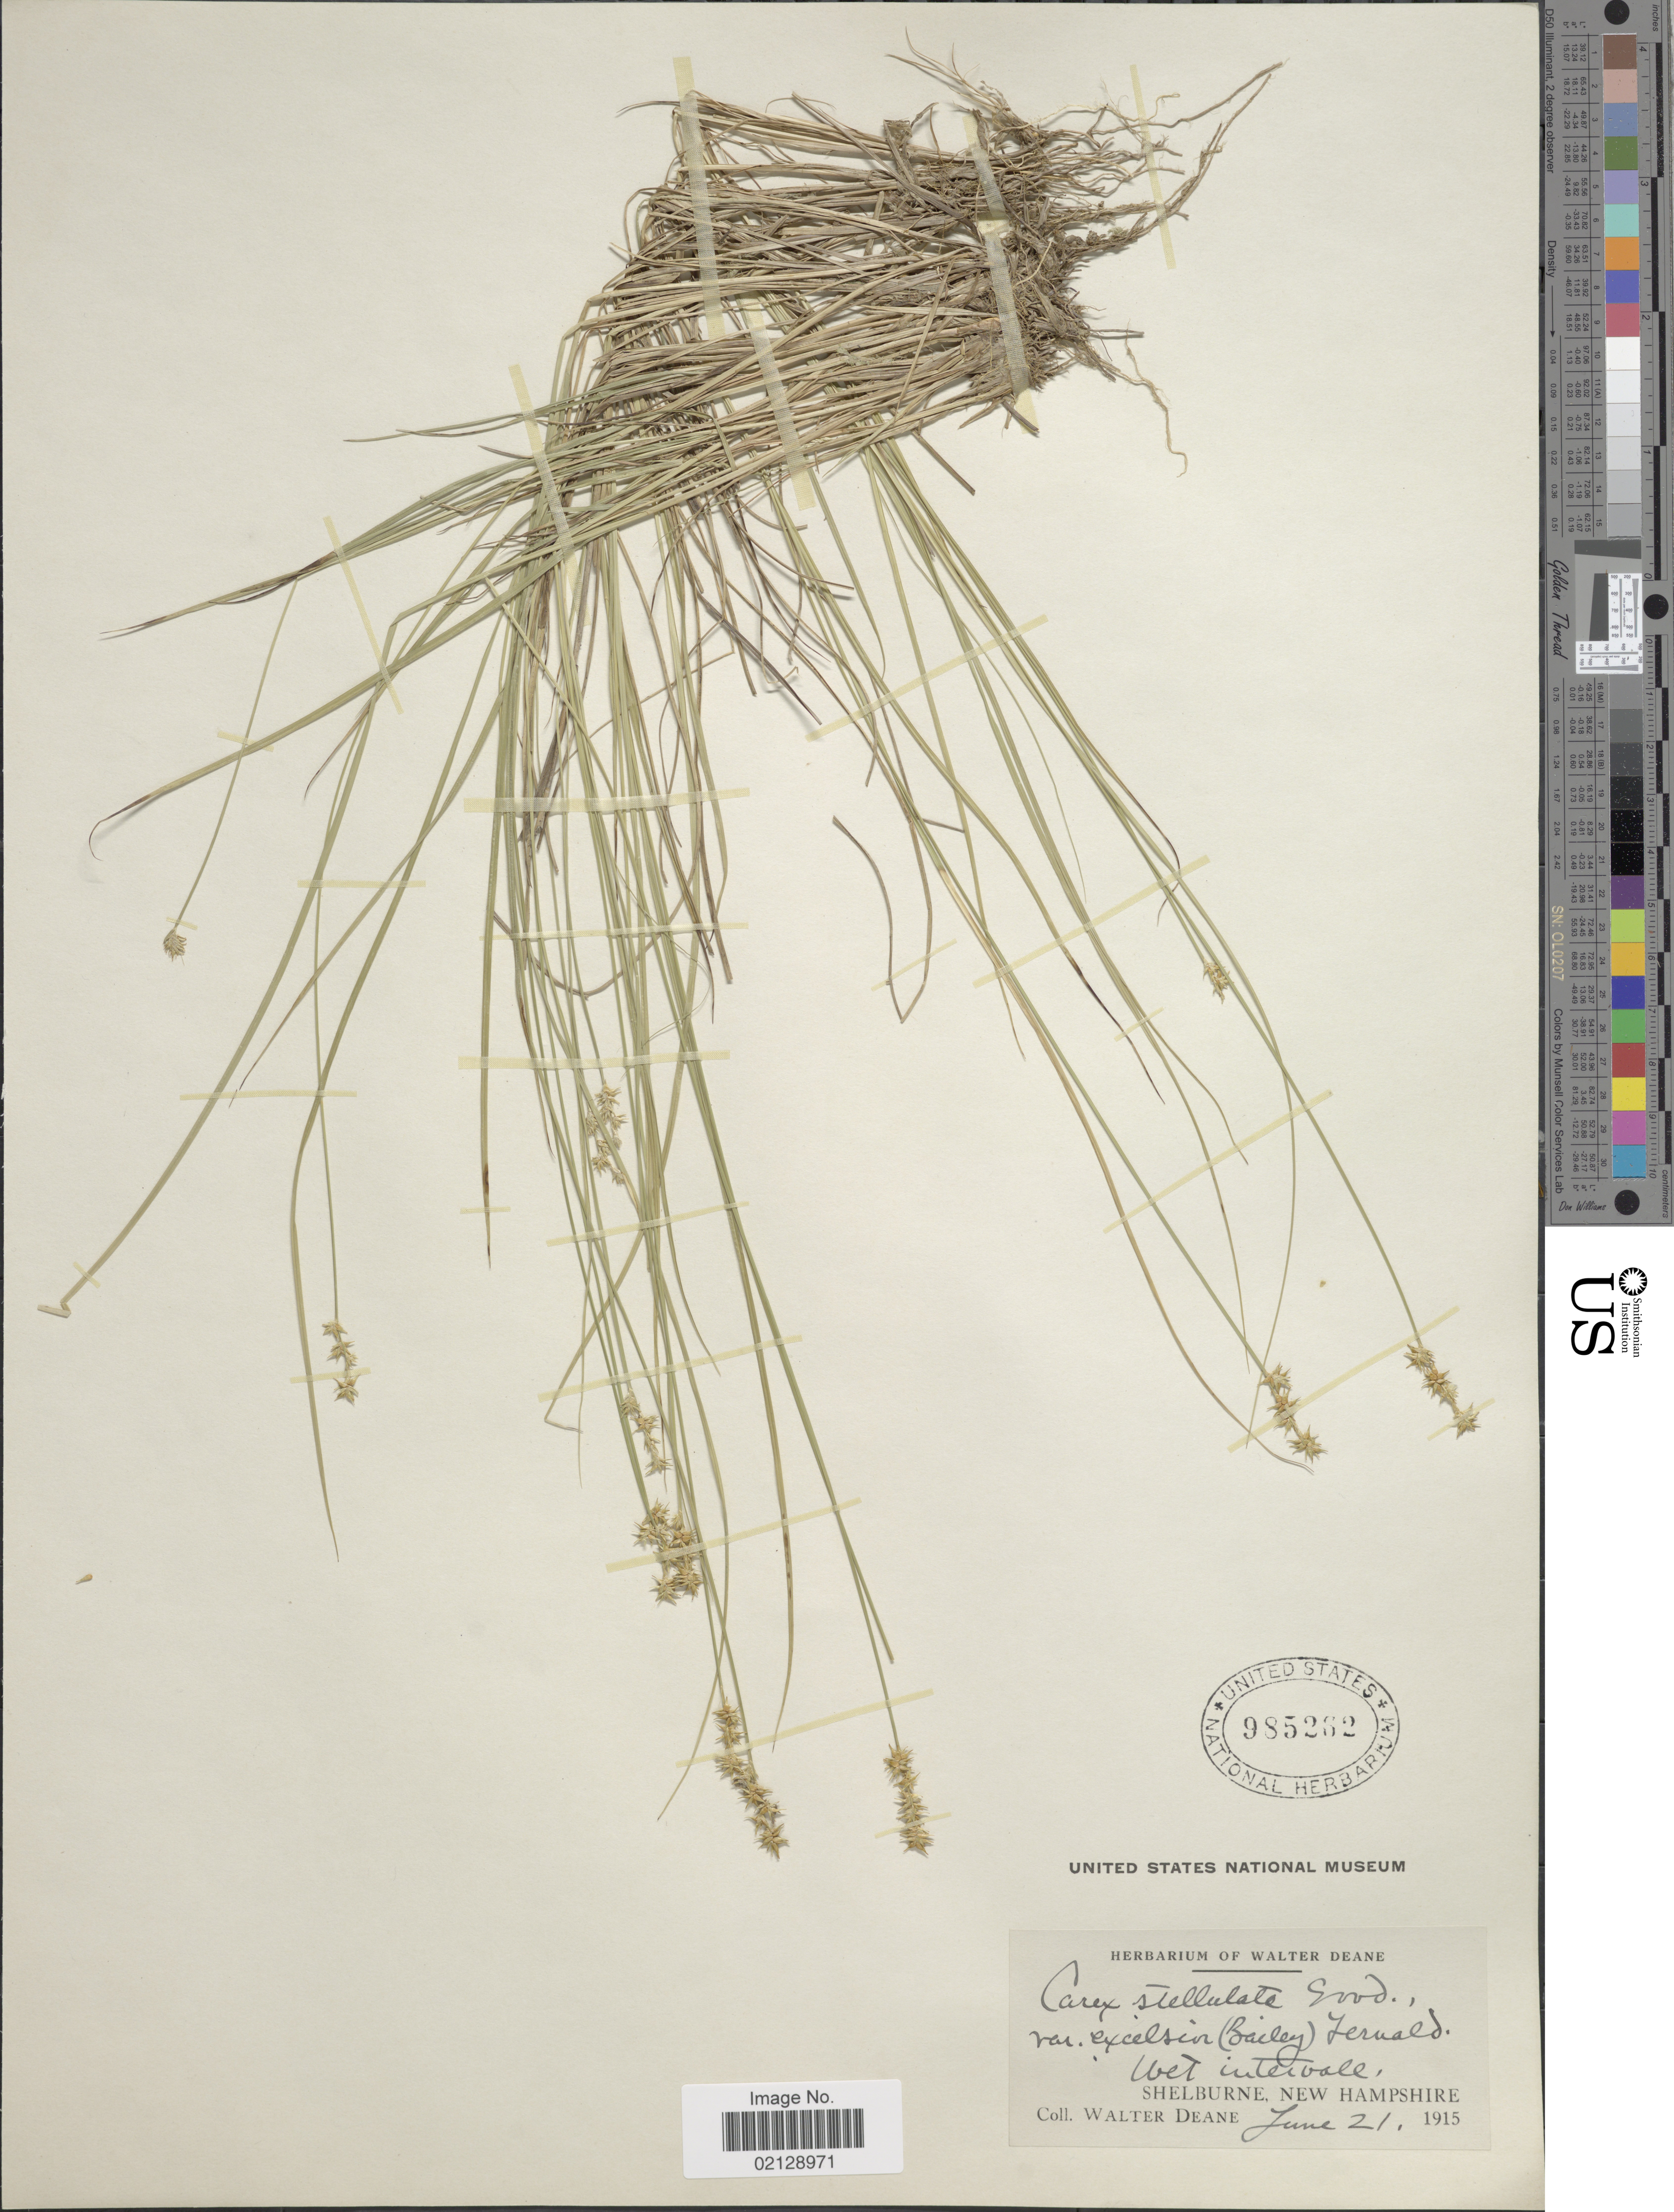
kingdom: Plantae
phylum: Tracheophyta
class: Liliopsida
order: Poales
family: Cyperaceae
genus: Carex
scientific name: Carex echinata subsp. echinata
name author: Murray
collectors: W. Deane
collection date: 1915-06-21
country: United States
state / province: New Hampshire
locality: Shelburne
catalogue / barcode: US 985262